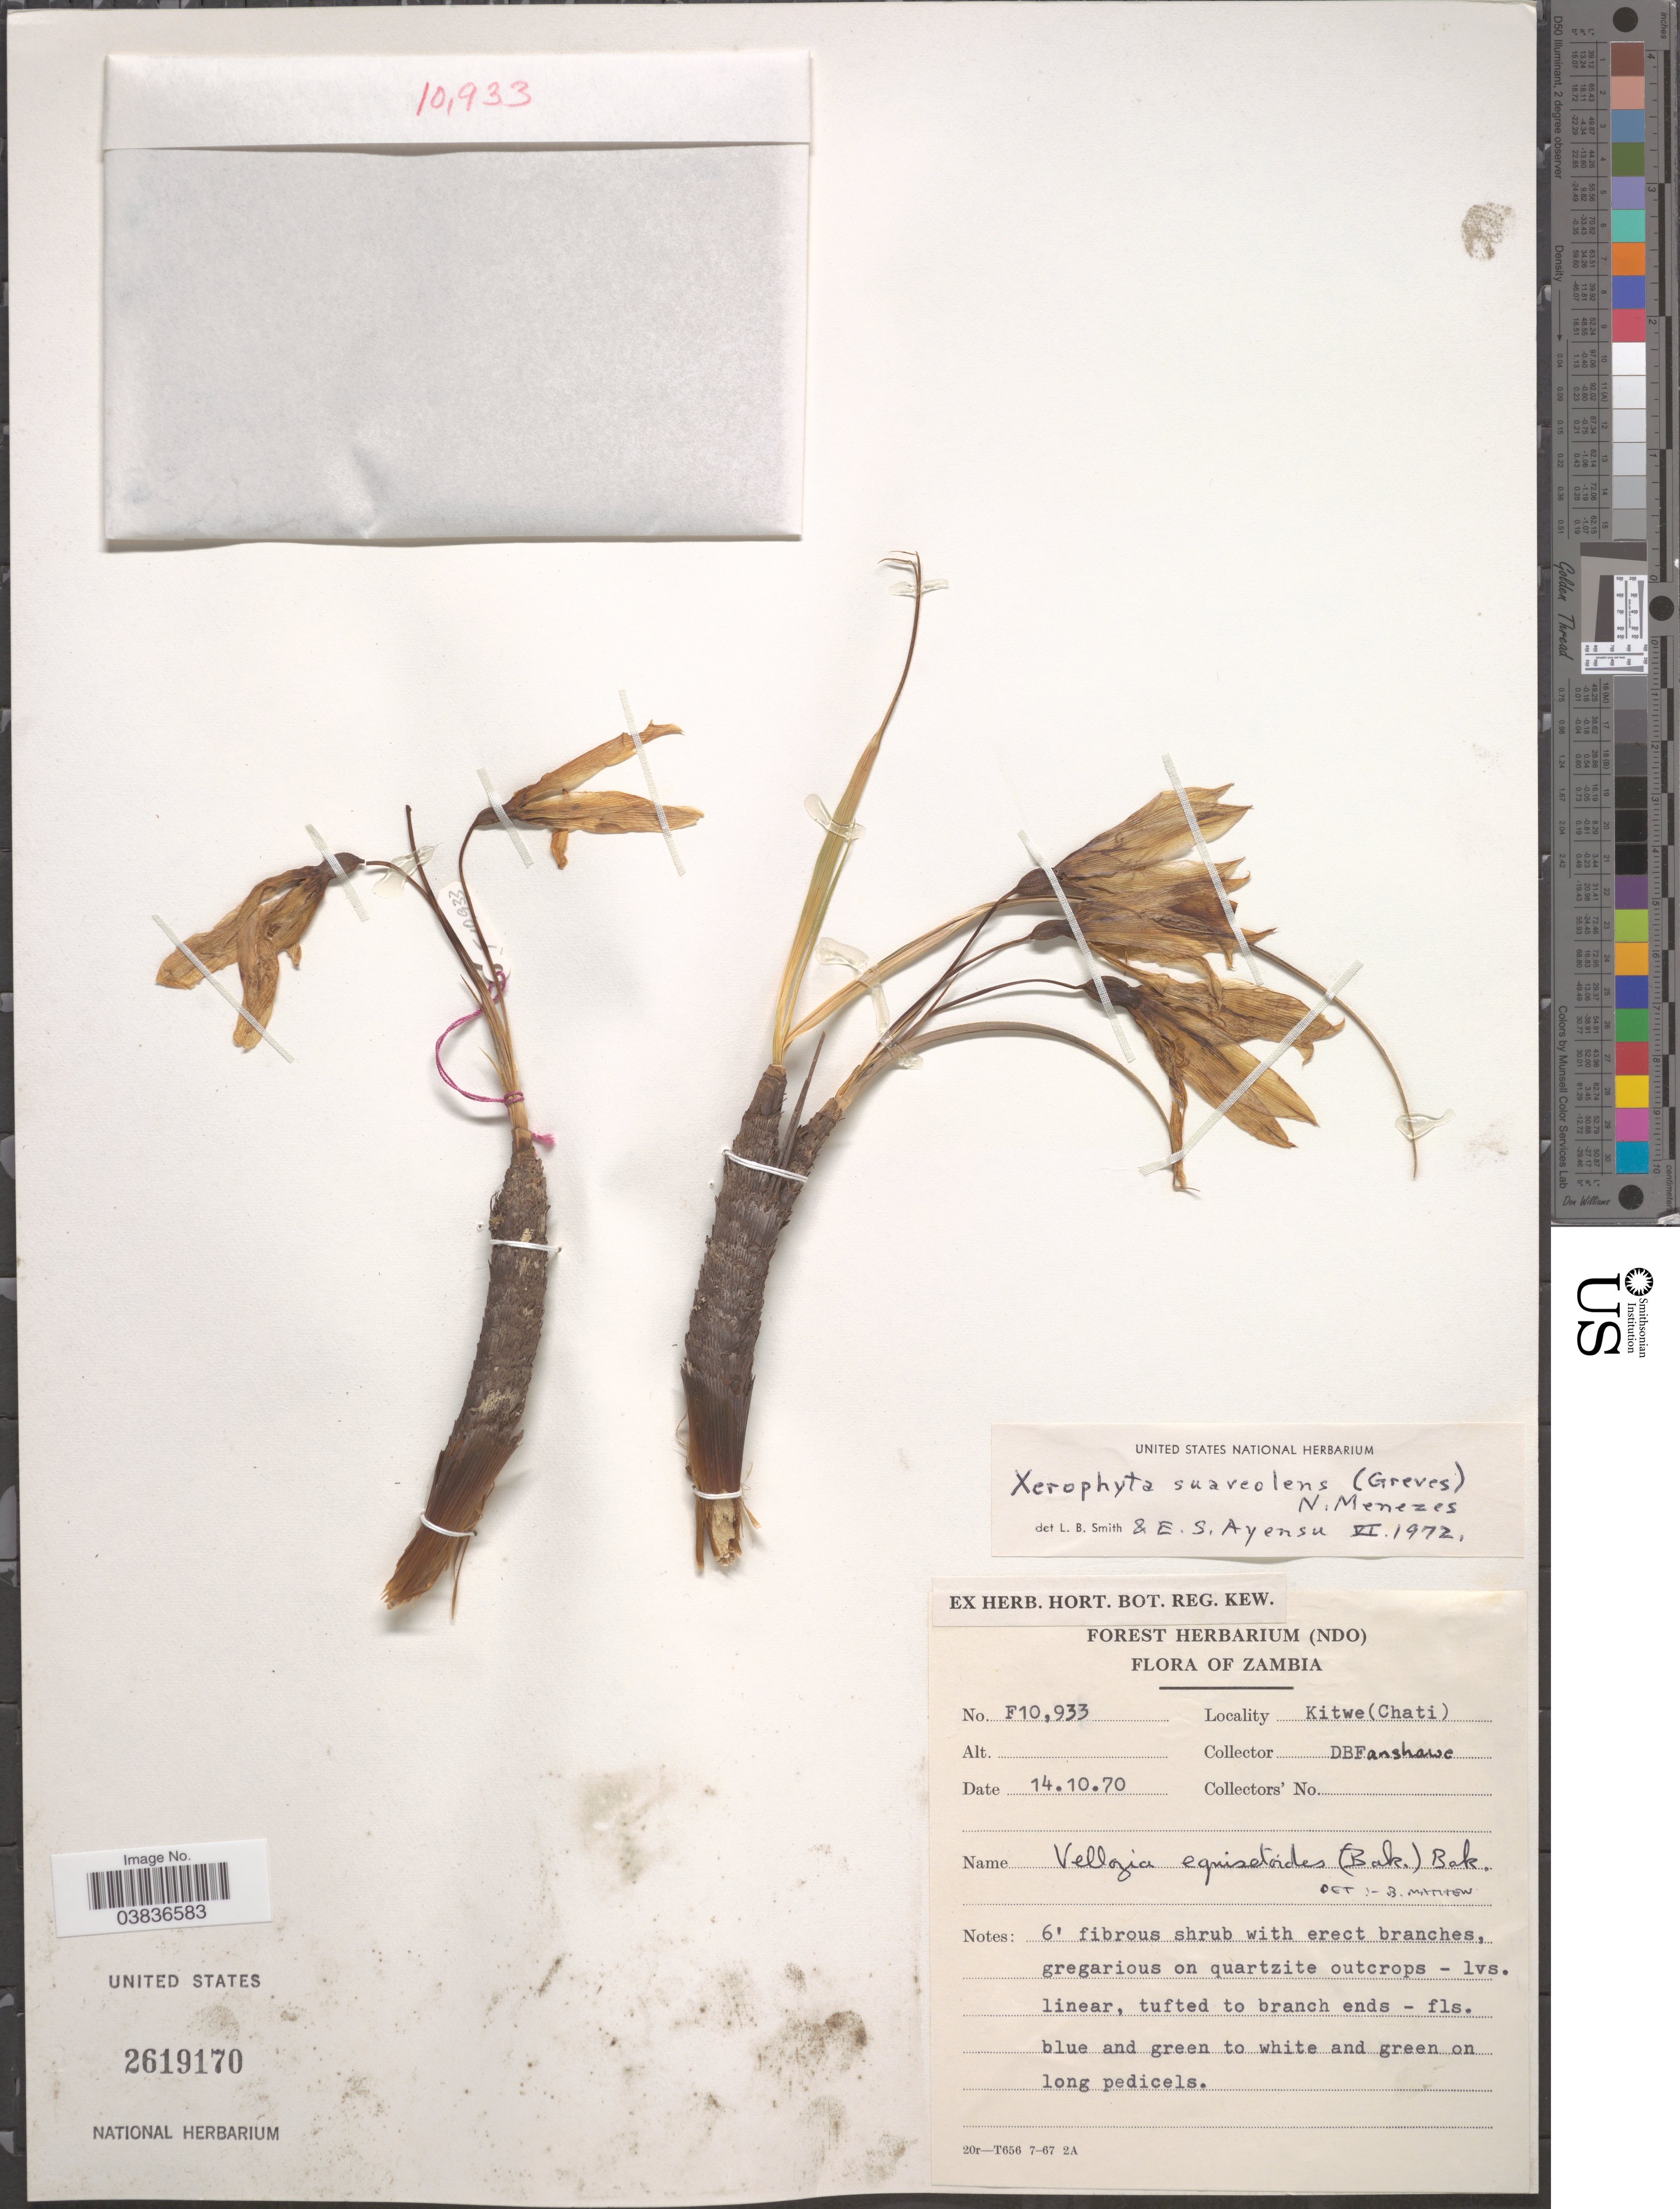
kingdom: Plantae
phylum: Tracheophyta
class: Liliopsida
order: Pandanales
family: Velloziaceae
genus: Xerophyta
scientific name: Xerophyta suaveolens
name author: (Greves) N.L. Menezes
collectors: D. B. Fanshawe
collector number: F10933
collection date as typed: Transcribed d/m/y: 14/10/70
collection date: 1970-10-14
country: Zambia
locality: Kitwe (Chati).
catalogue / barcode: US 2619170